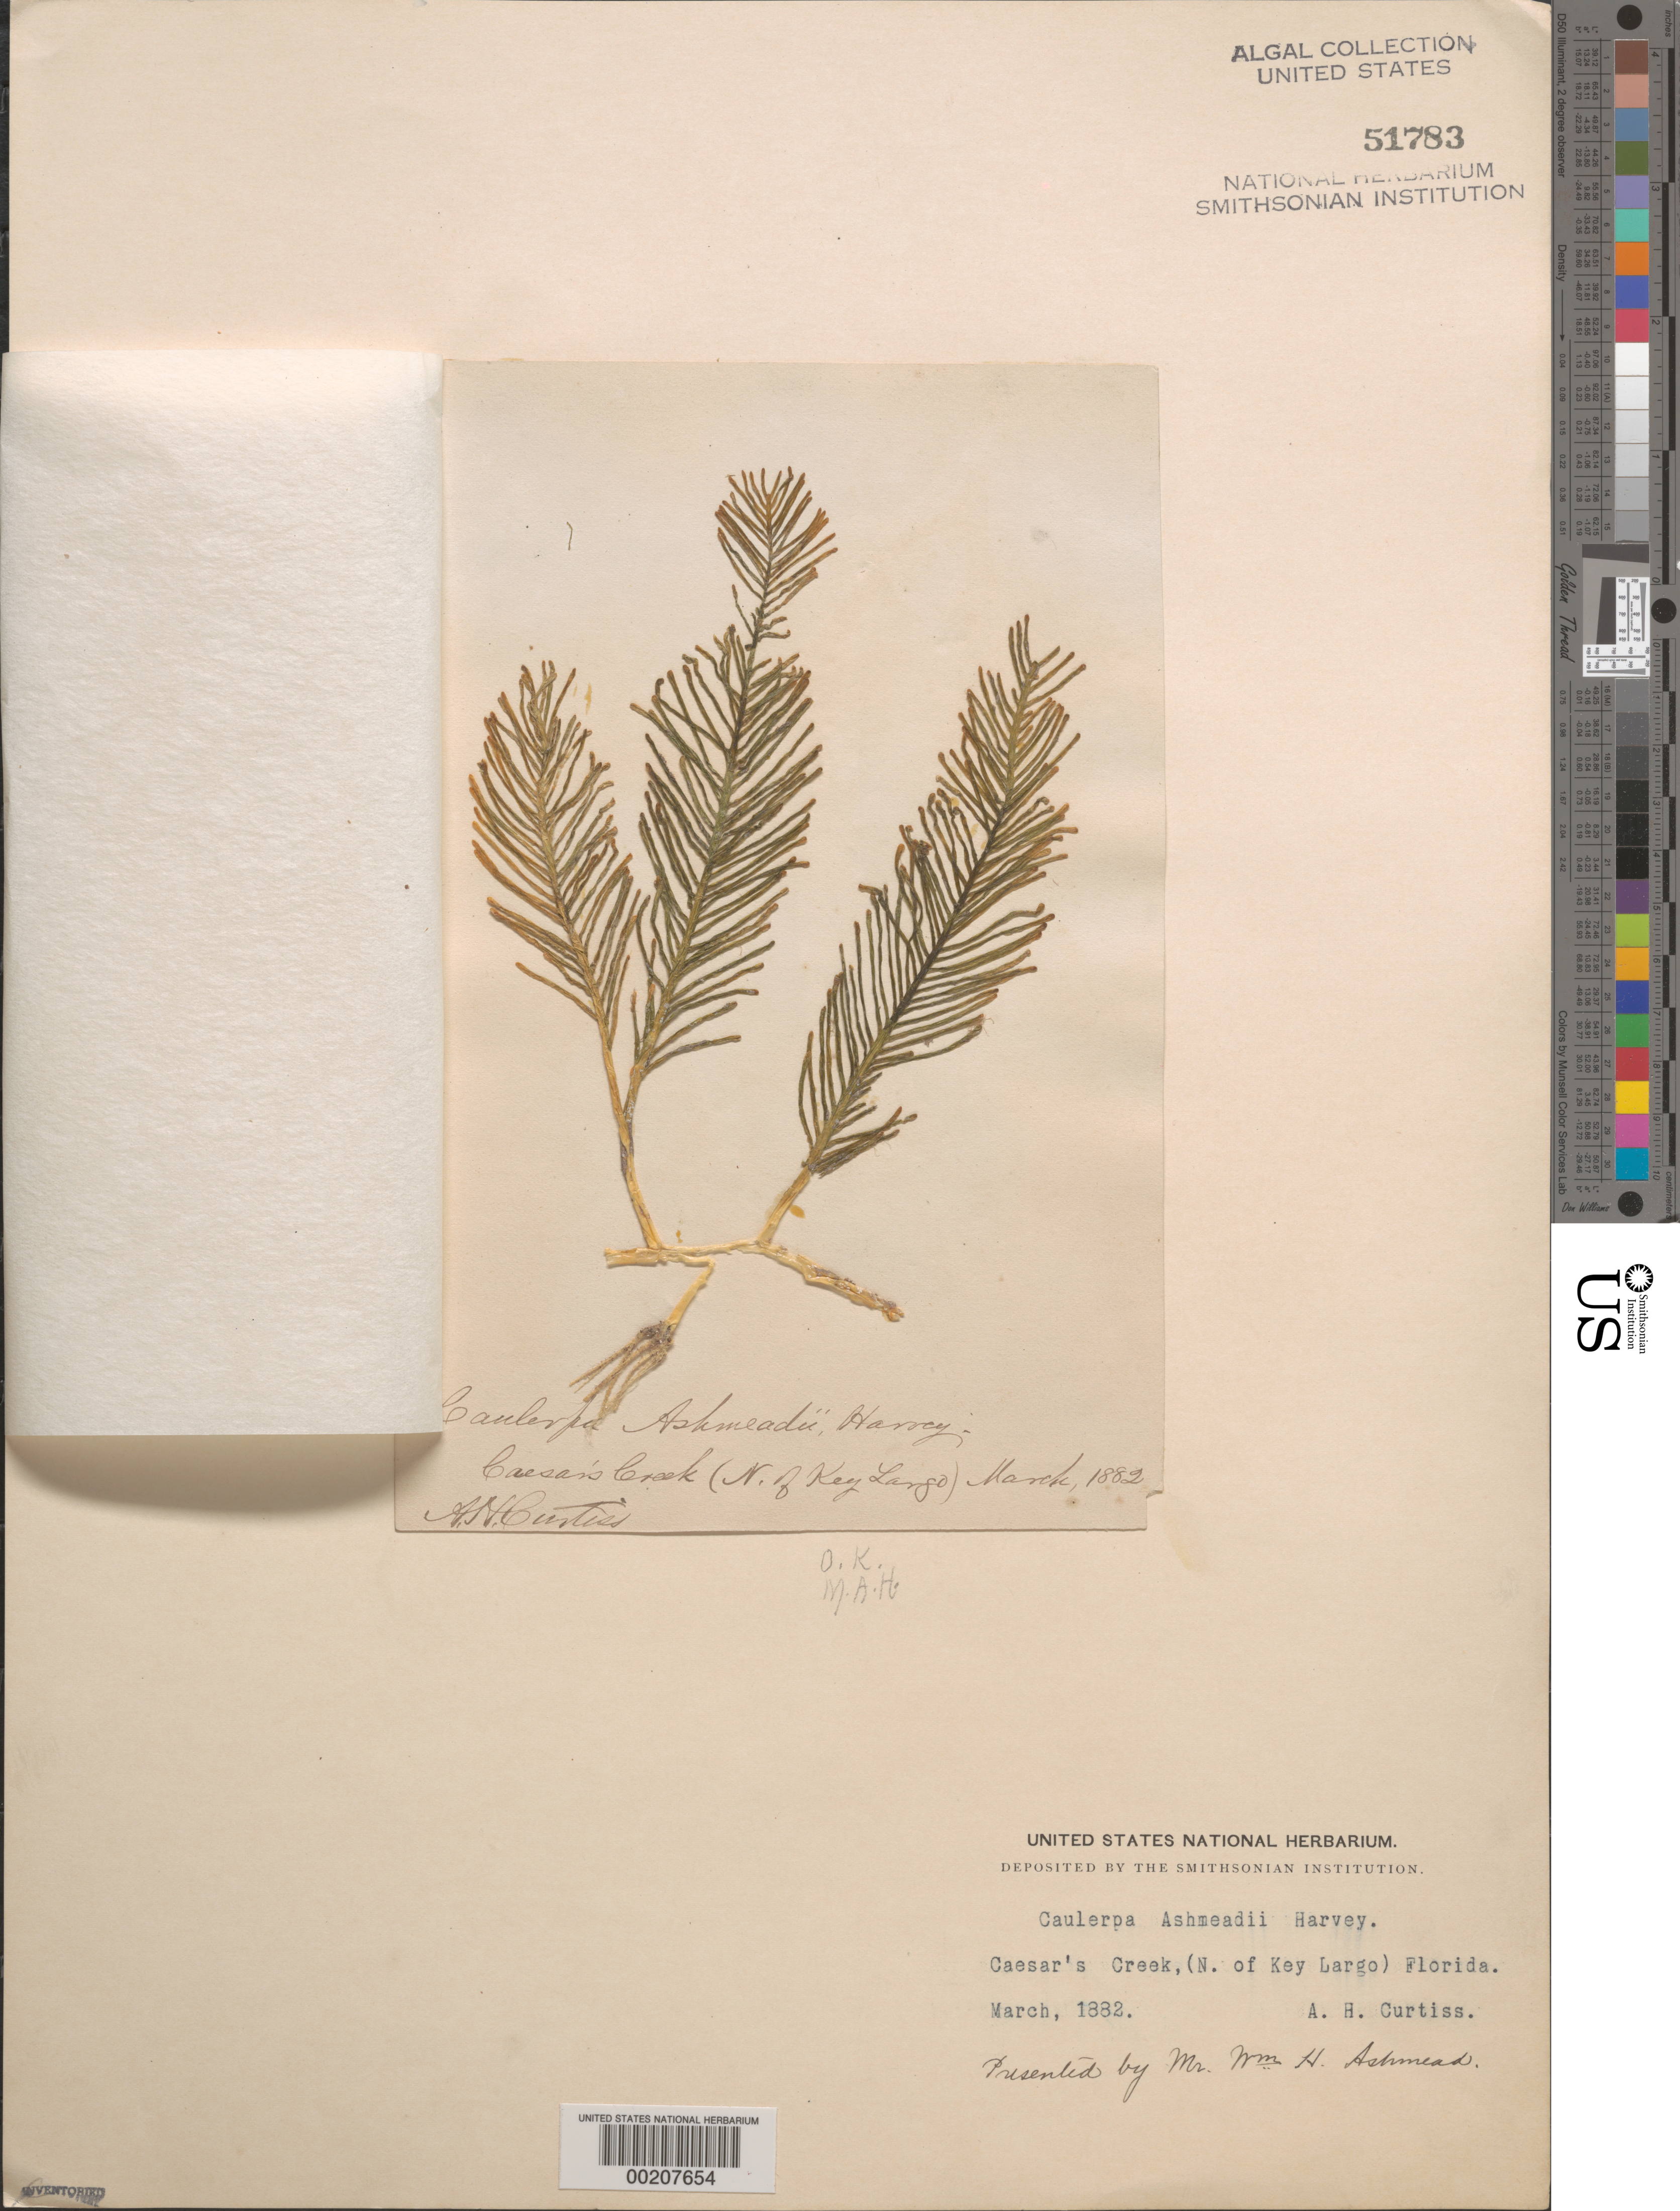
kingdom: Plantae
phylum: Chlorophyta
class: Ulvophyceae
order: Bryopsidales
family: Caulerpaceae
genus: Caulerpa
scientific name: Caulerpa ashmeadii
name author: Harv.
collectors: A. H. Curtiss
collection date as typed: Mar 1882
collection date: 1882-03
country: United States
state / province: Florida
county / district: Miami-Dade County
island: Florida Keys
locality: Caesar's Creek, north of Key Largo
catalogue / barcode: US 51783